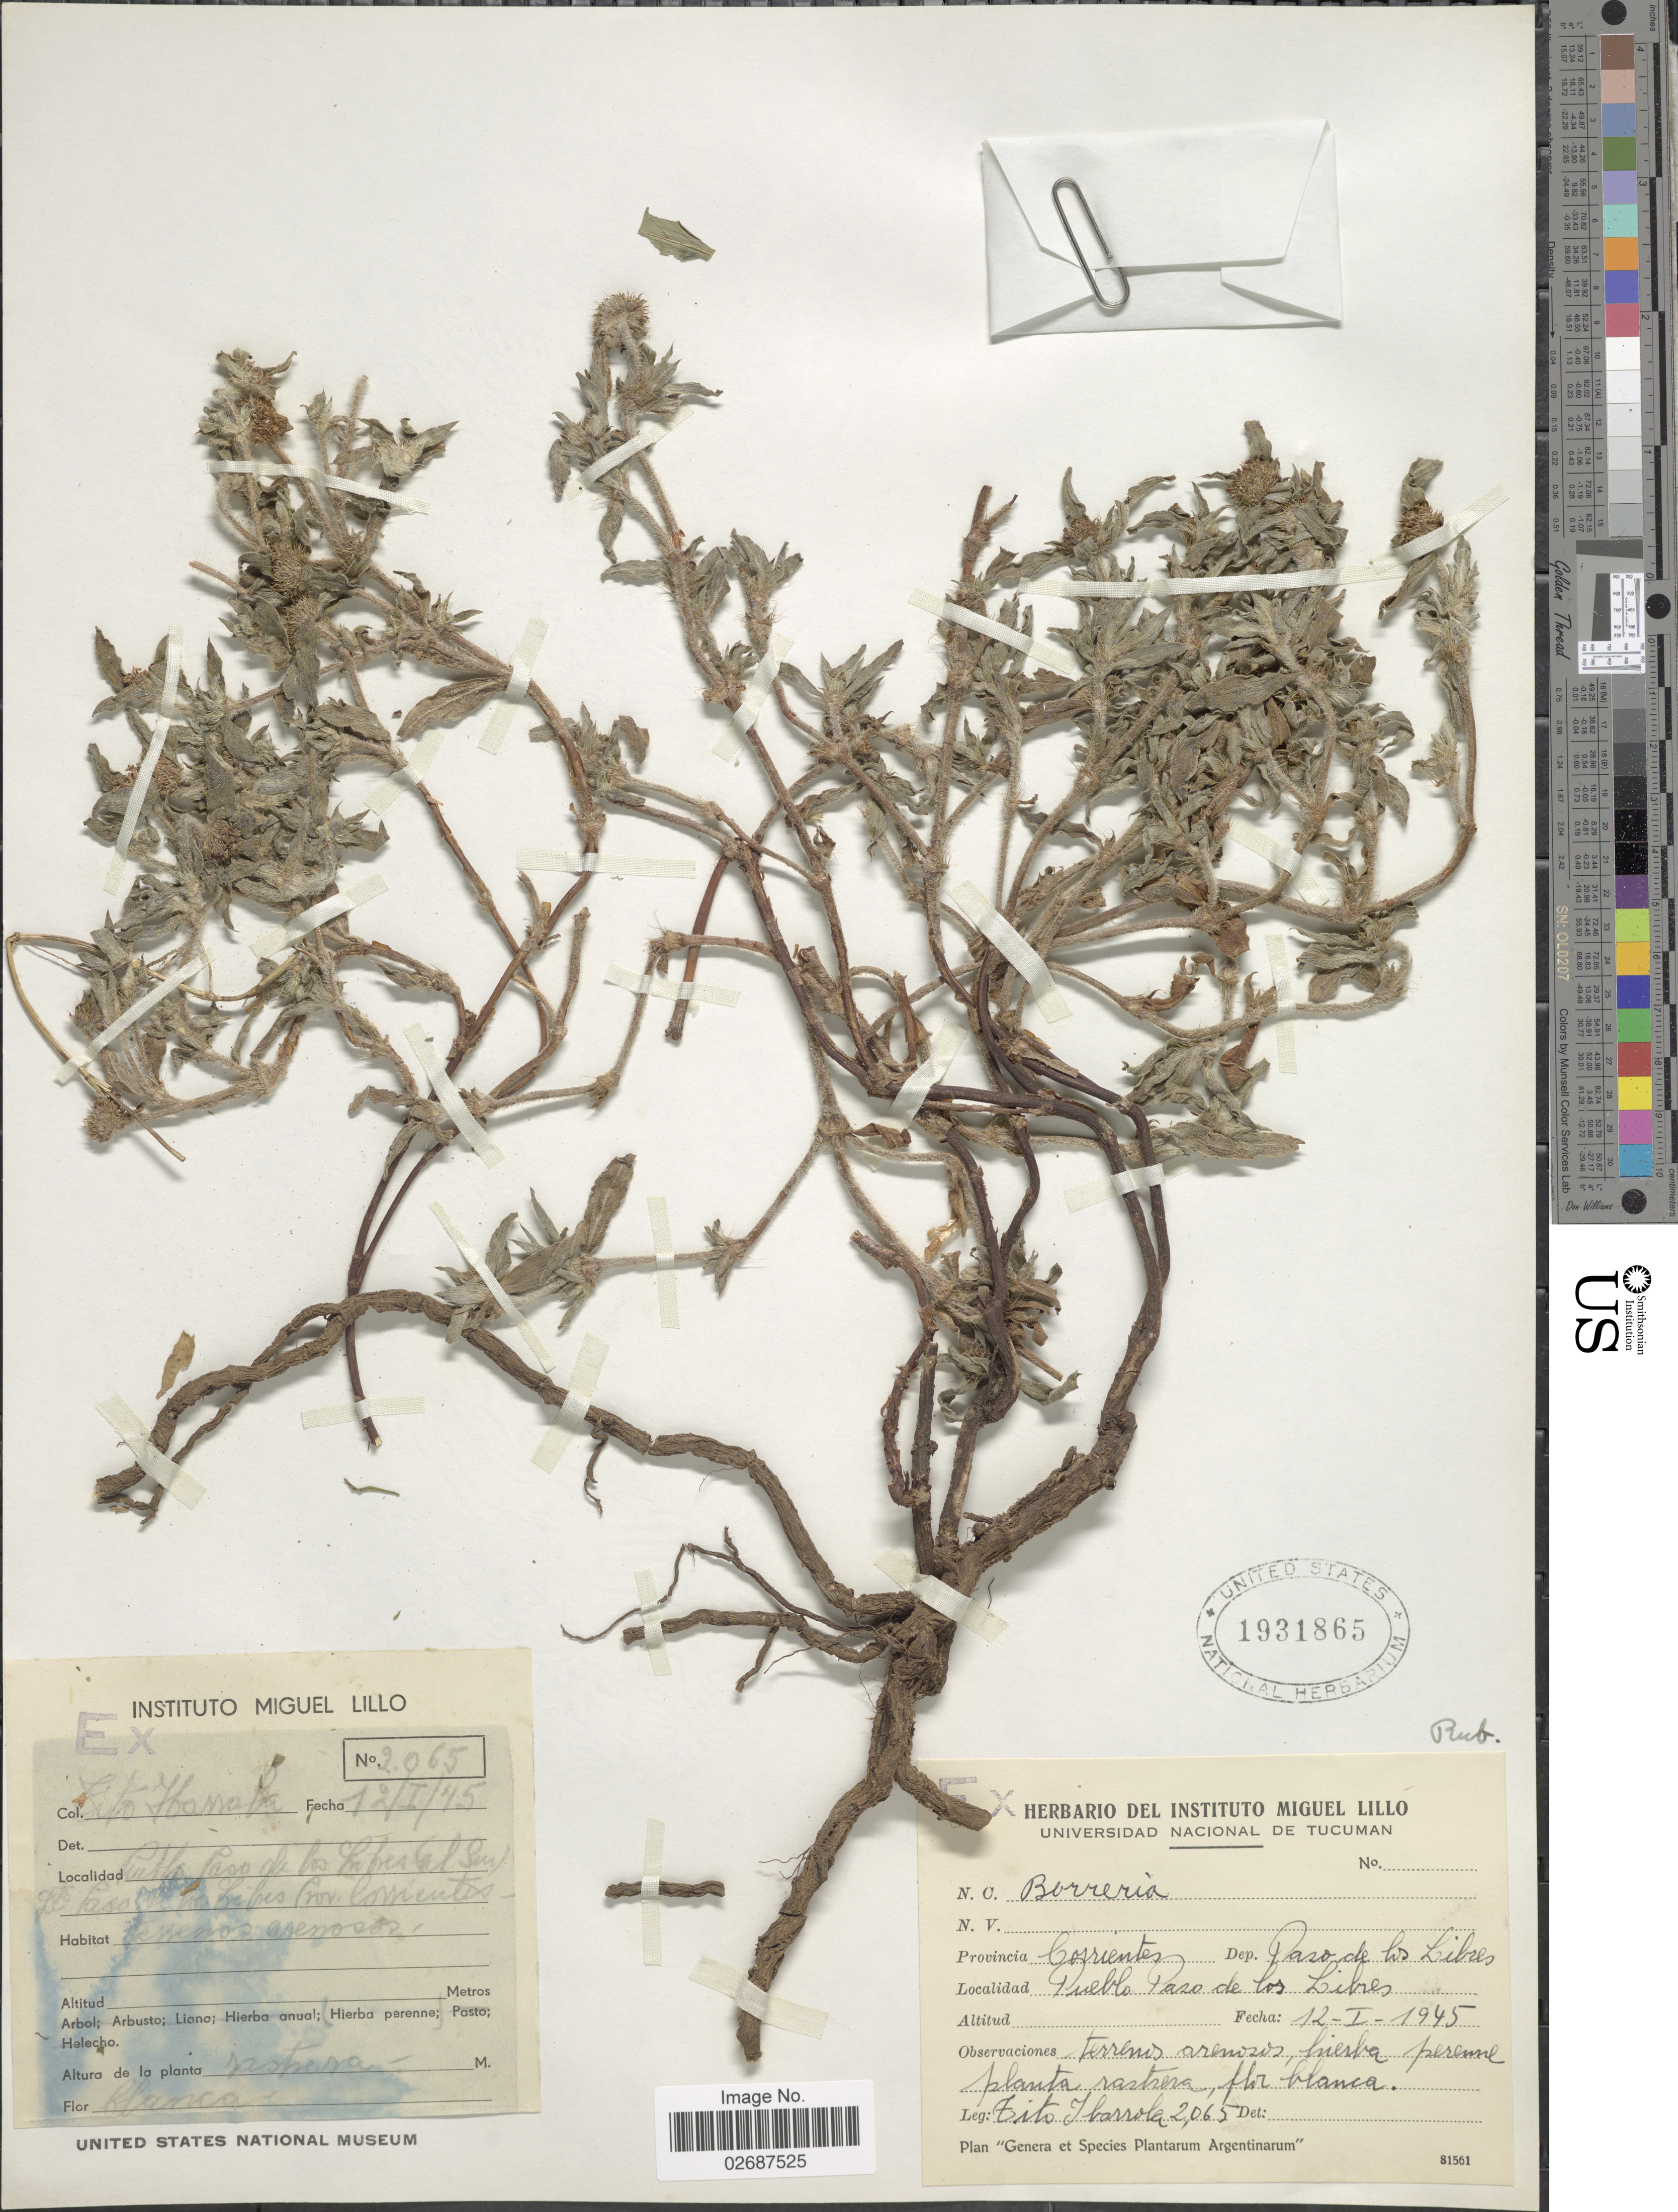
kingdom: Plantae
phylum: Tracheophyta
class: Magnoliopsida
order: Gentianales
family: Rubiaceae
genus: Borreria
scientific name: Borreria sp.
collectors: T. Ibarrola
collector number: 2065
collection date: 1945-01-12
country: Argentina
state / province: Corrientes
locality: Dep. Paso de los Libres, Pueblos Paso de los Libres, terrenos arenosos.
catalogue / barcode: US 1931865